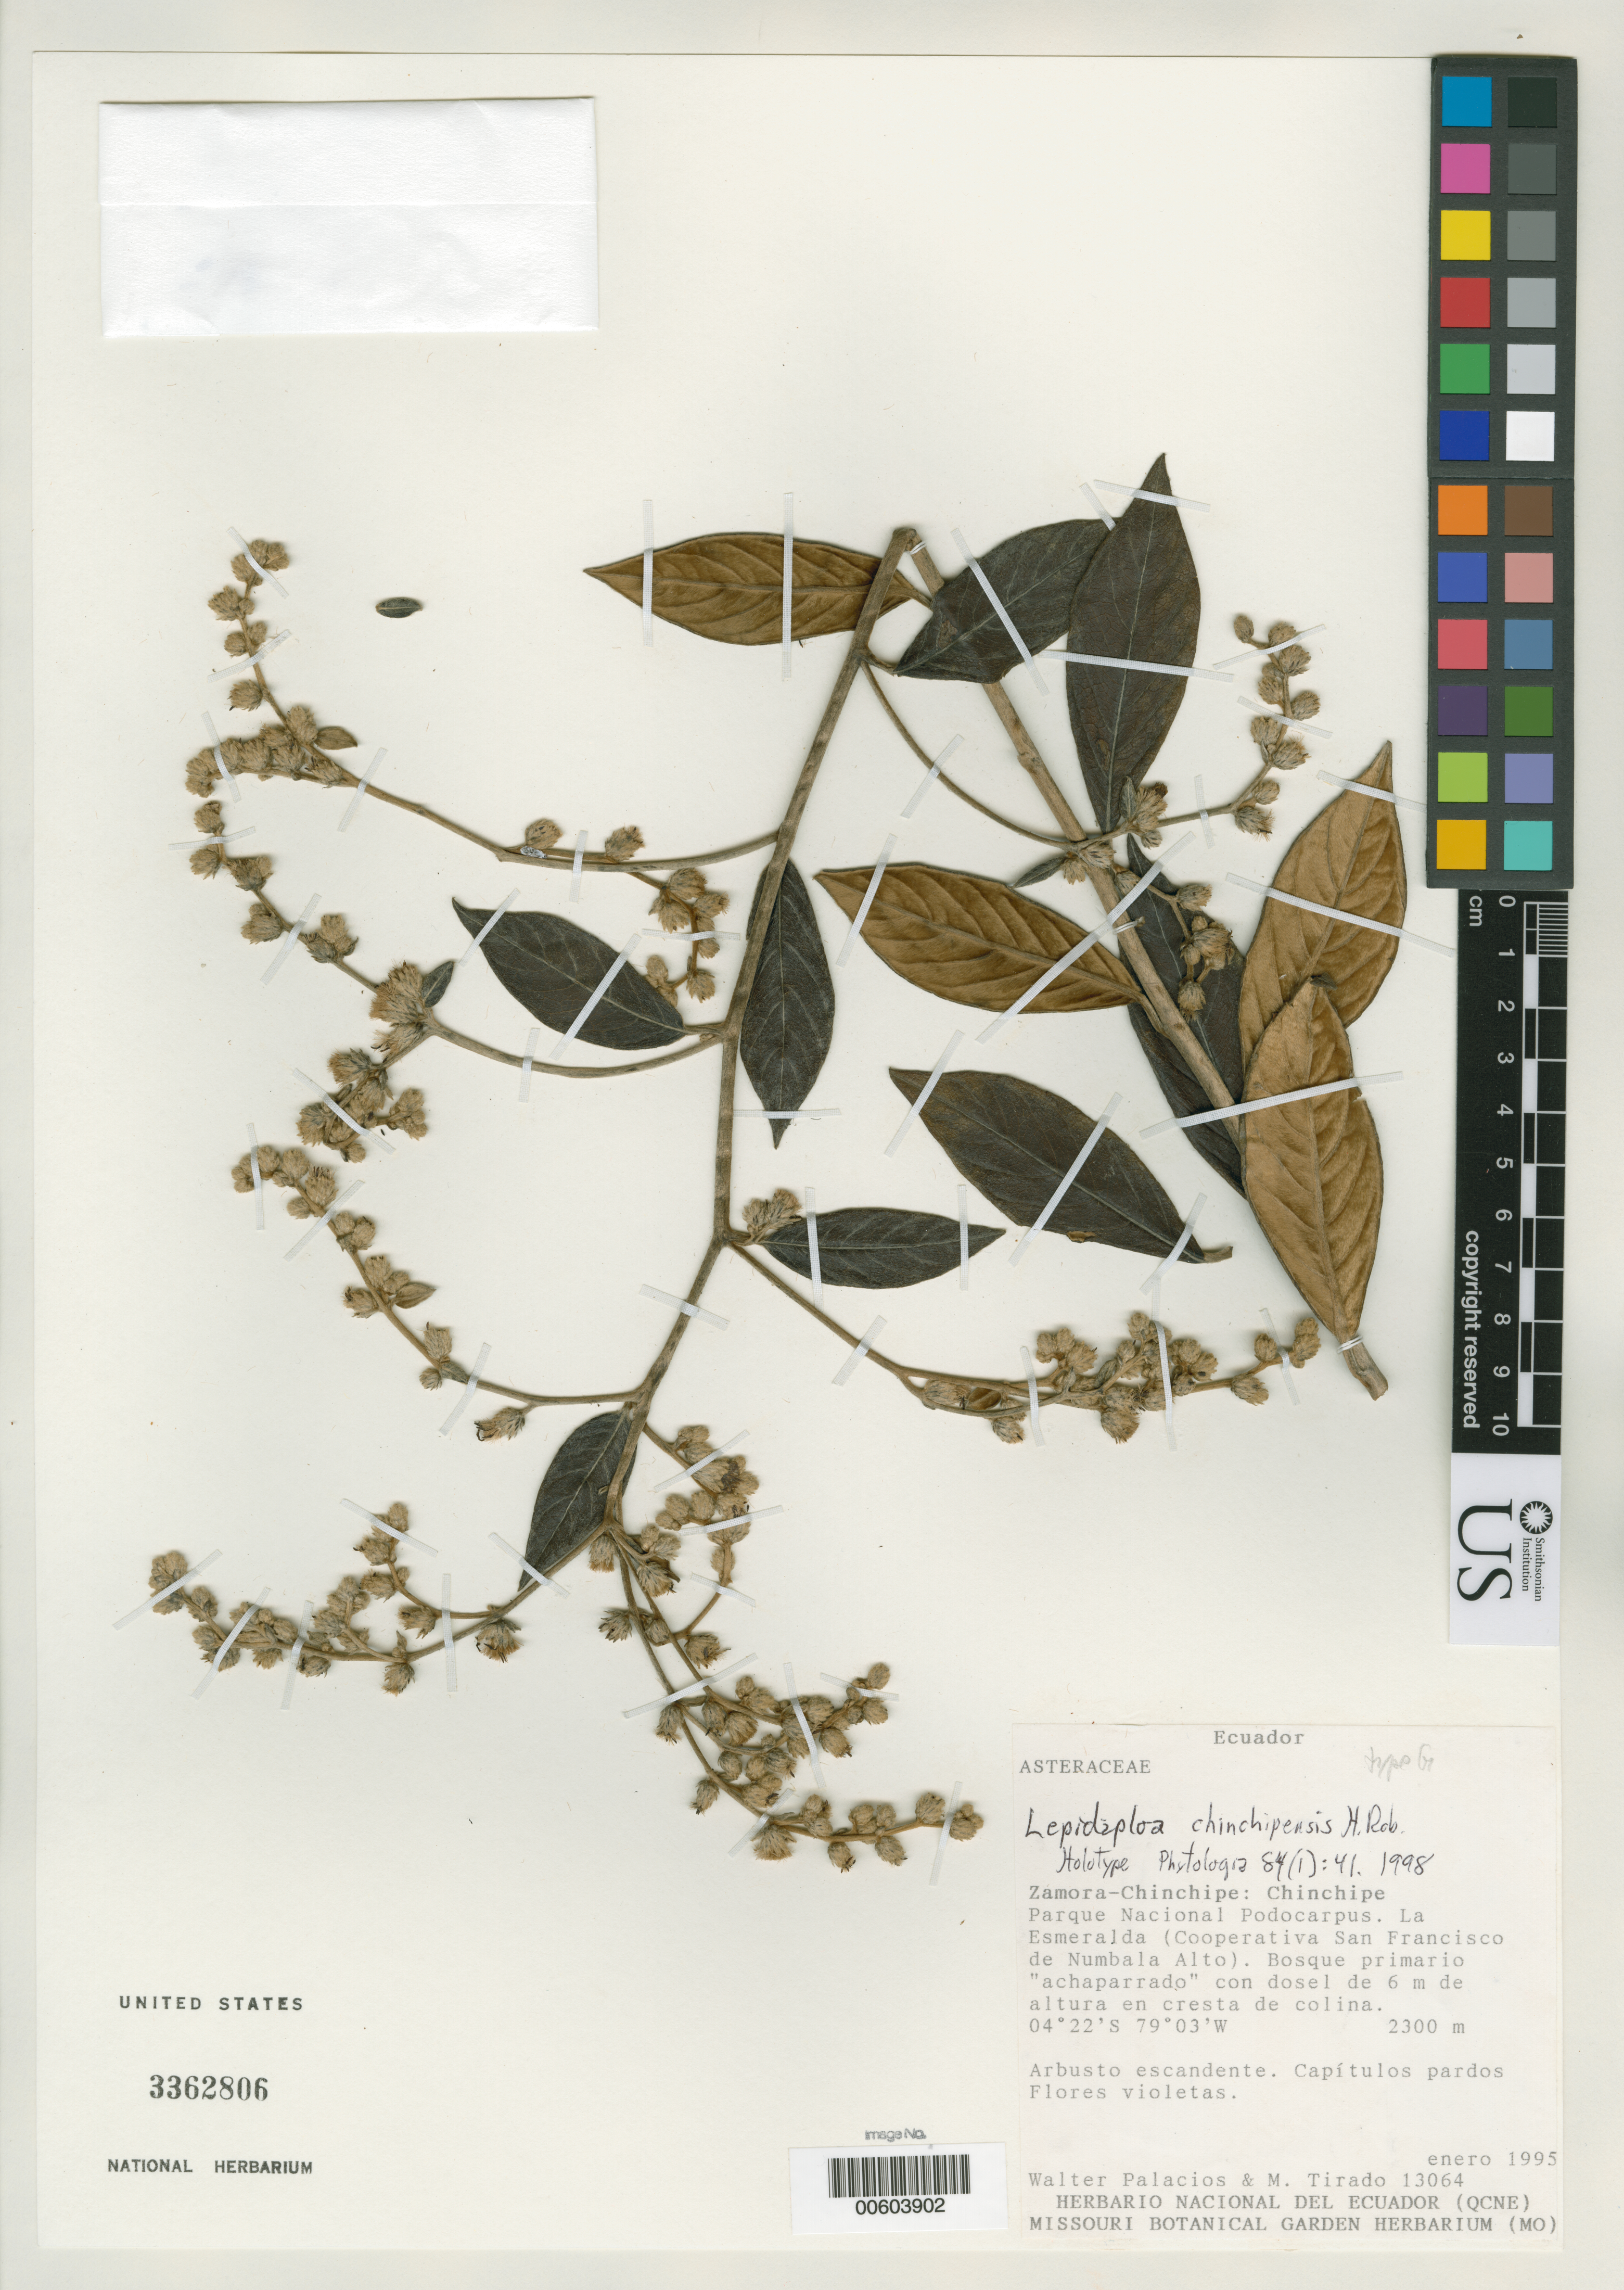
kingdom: Plantae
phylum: Tracheophyta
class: Magnoliopsida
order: Asterales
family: Asteraceae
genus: Lepidaploa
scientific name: Lepidaploa chinchipensis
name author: H. Rob.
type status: Holotype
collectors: W. Palacios & M. Tirado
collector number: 13064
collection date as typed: Jan 1995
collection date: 1995-01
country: Ecuador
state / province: Zamora-Chinchipe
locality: Chinchipe, Parque Nacional Podocarpus, La Esmeralda, Cooperativa San Francisco de Numbala Alto.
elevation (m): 2300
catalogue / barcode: US 3362806